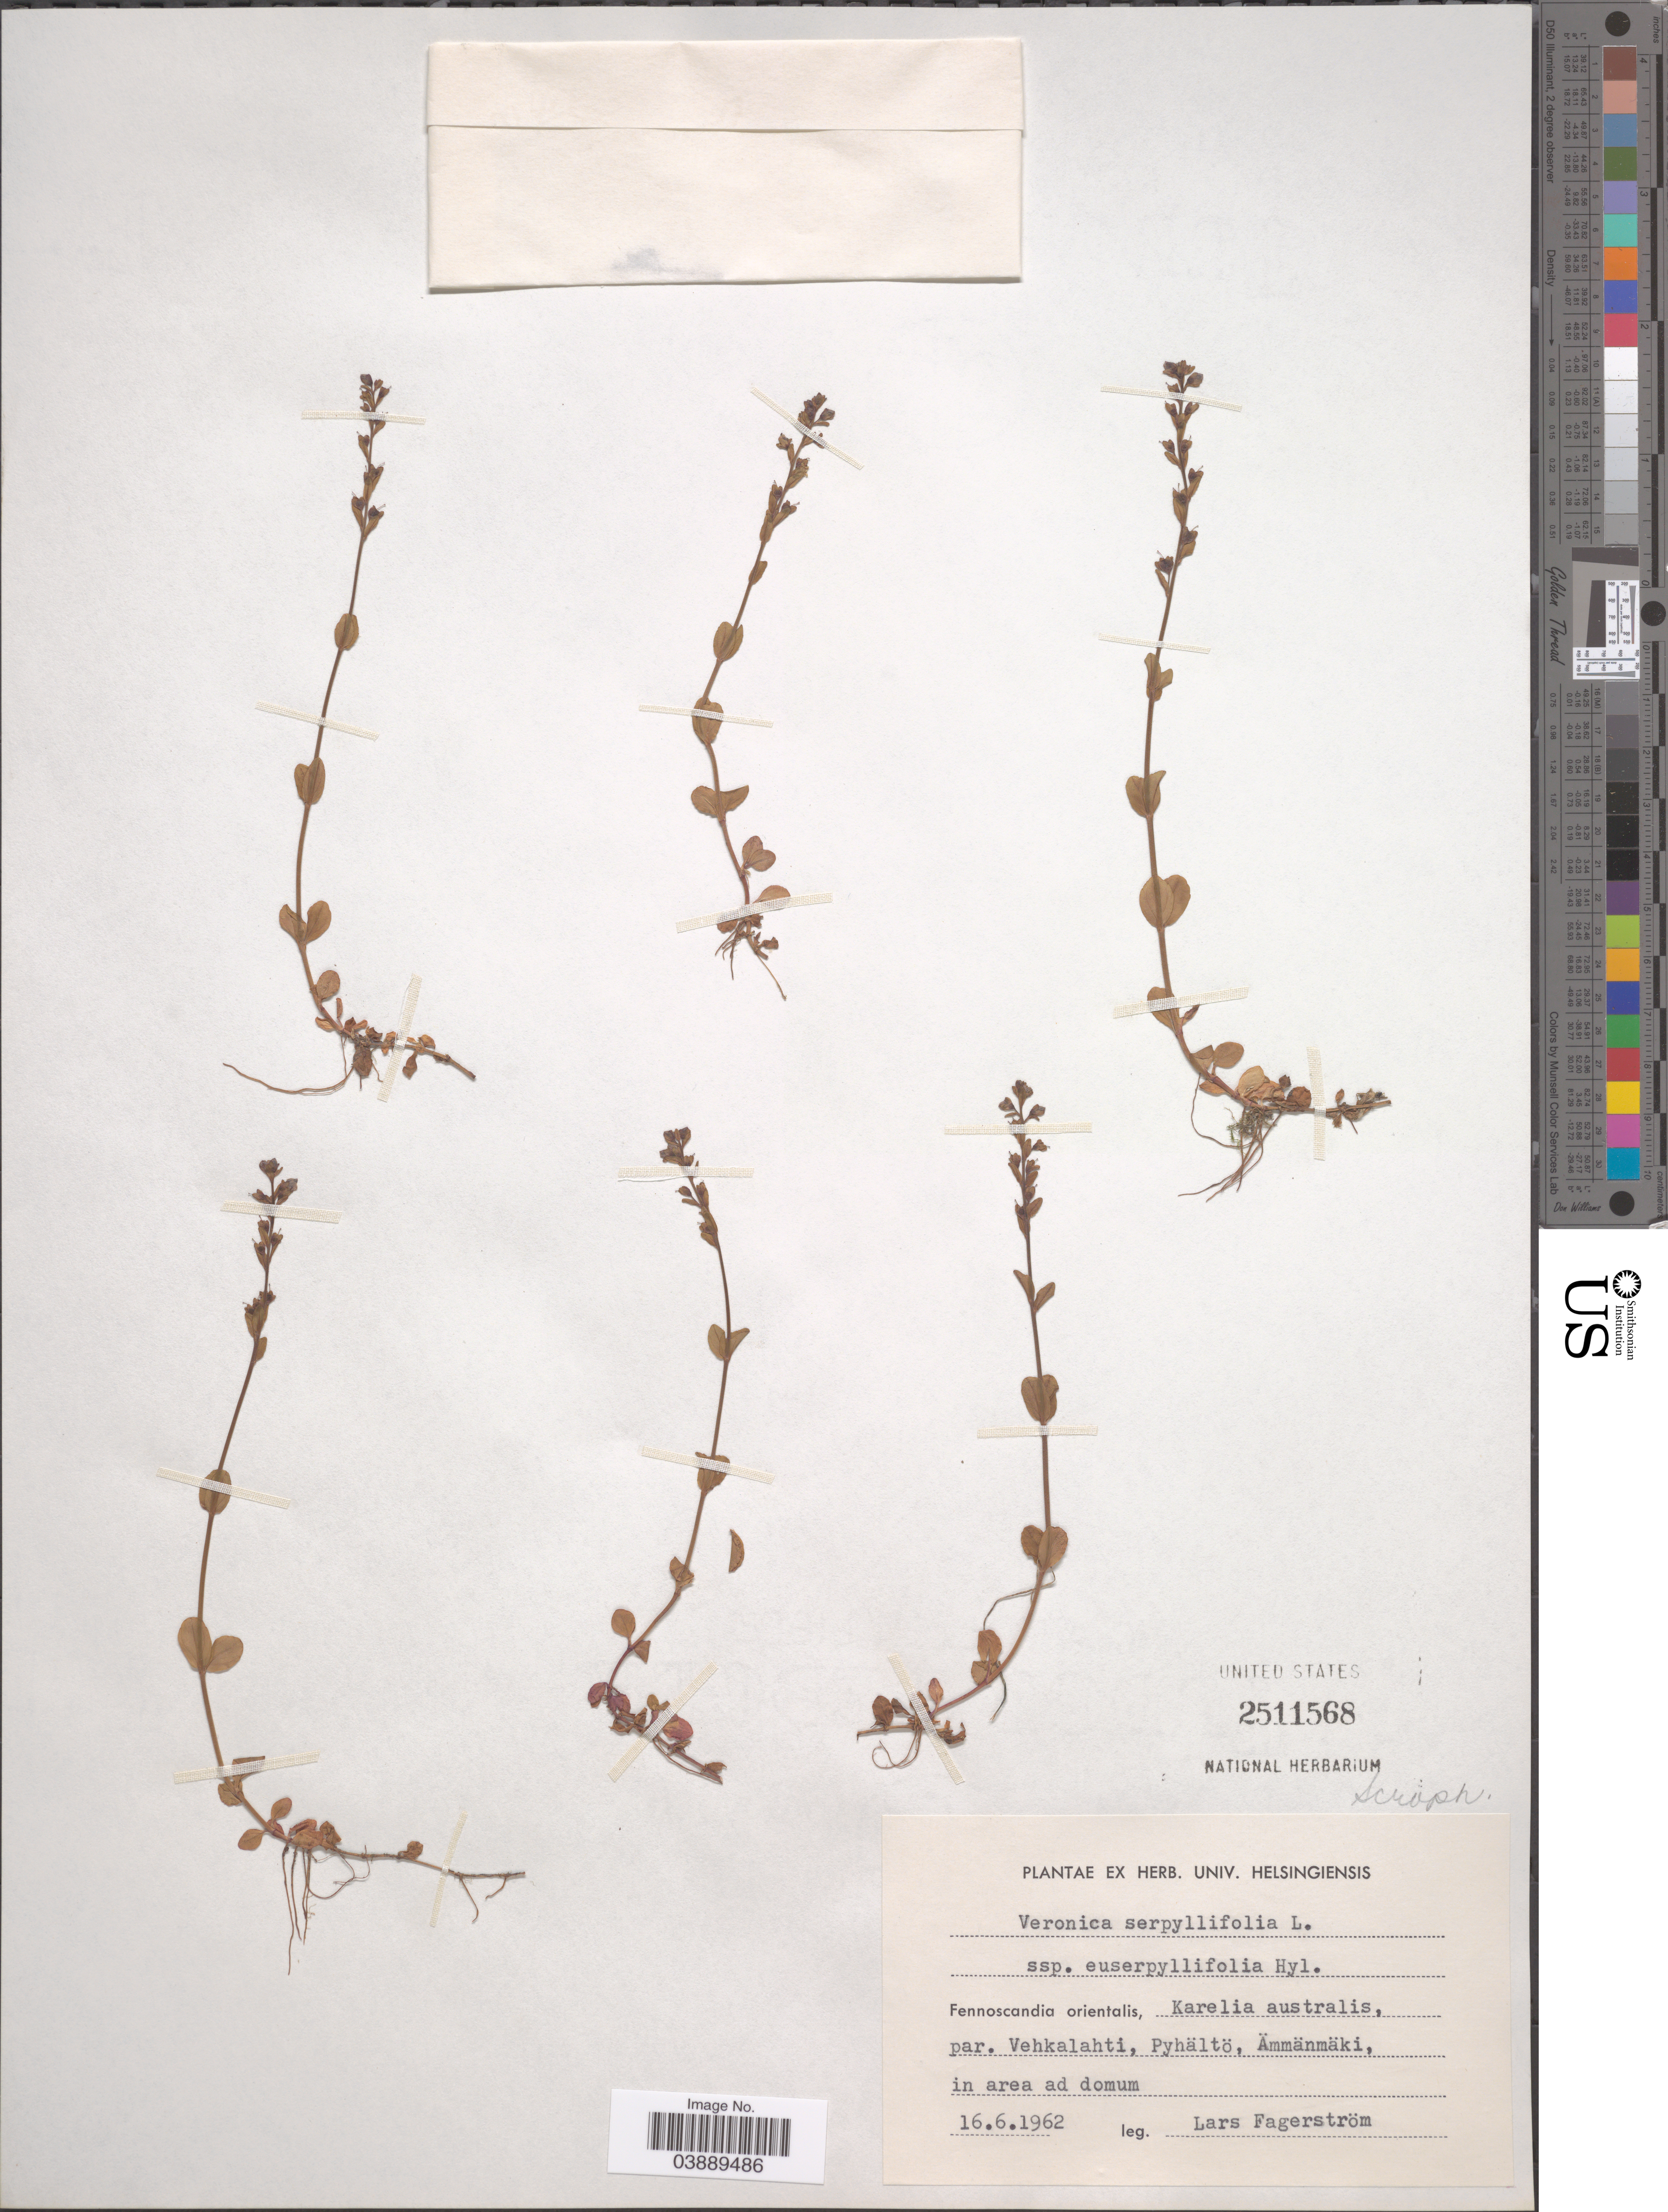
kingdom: Plantae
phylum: Tracheophyta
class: Magnoliopsida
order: Lamiales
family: Plantaginaceae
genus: Veronica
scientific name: Veronica serpyllifolia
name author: L.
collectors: L. Fagerstrom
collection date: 1962-06-16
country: Finland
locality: Fennoscandia orientalis, Karelia australis, par. Vehkalahti, Pyhältö, Ämmänmäki, in area ad domum.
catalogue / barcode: US 2511568